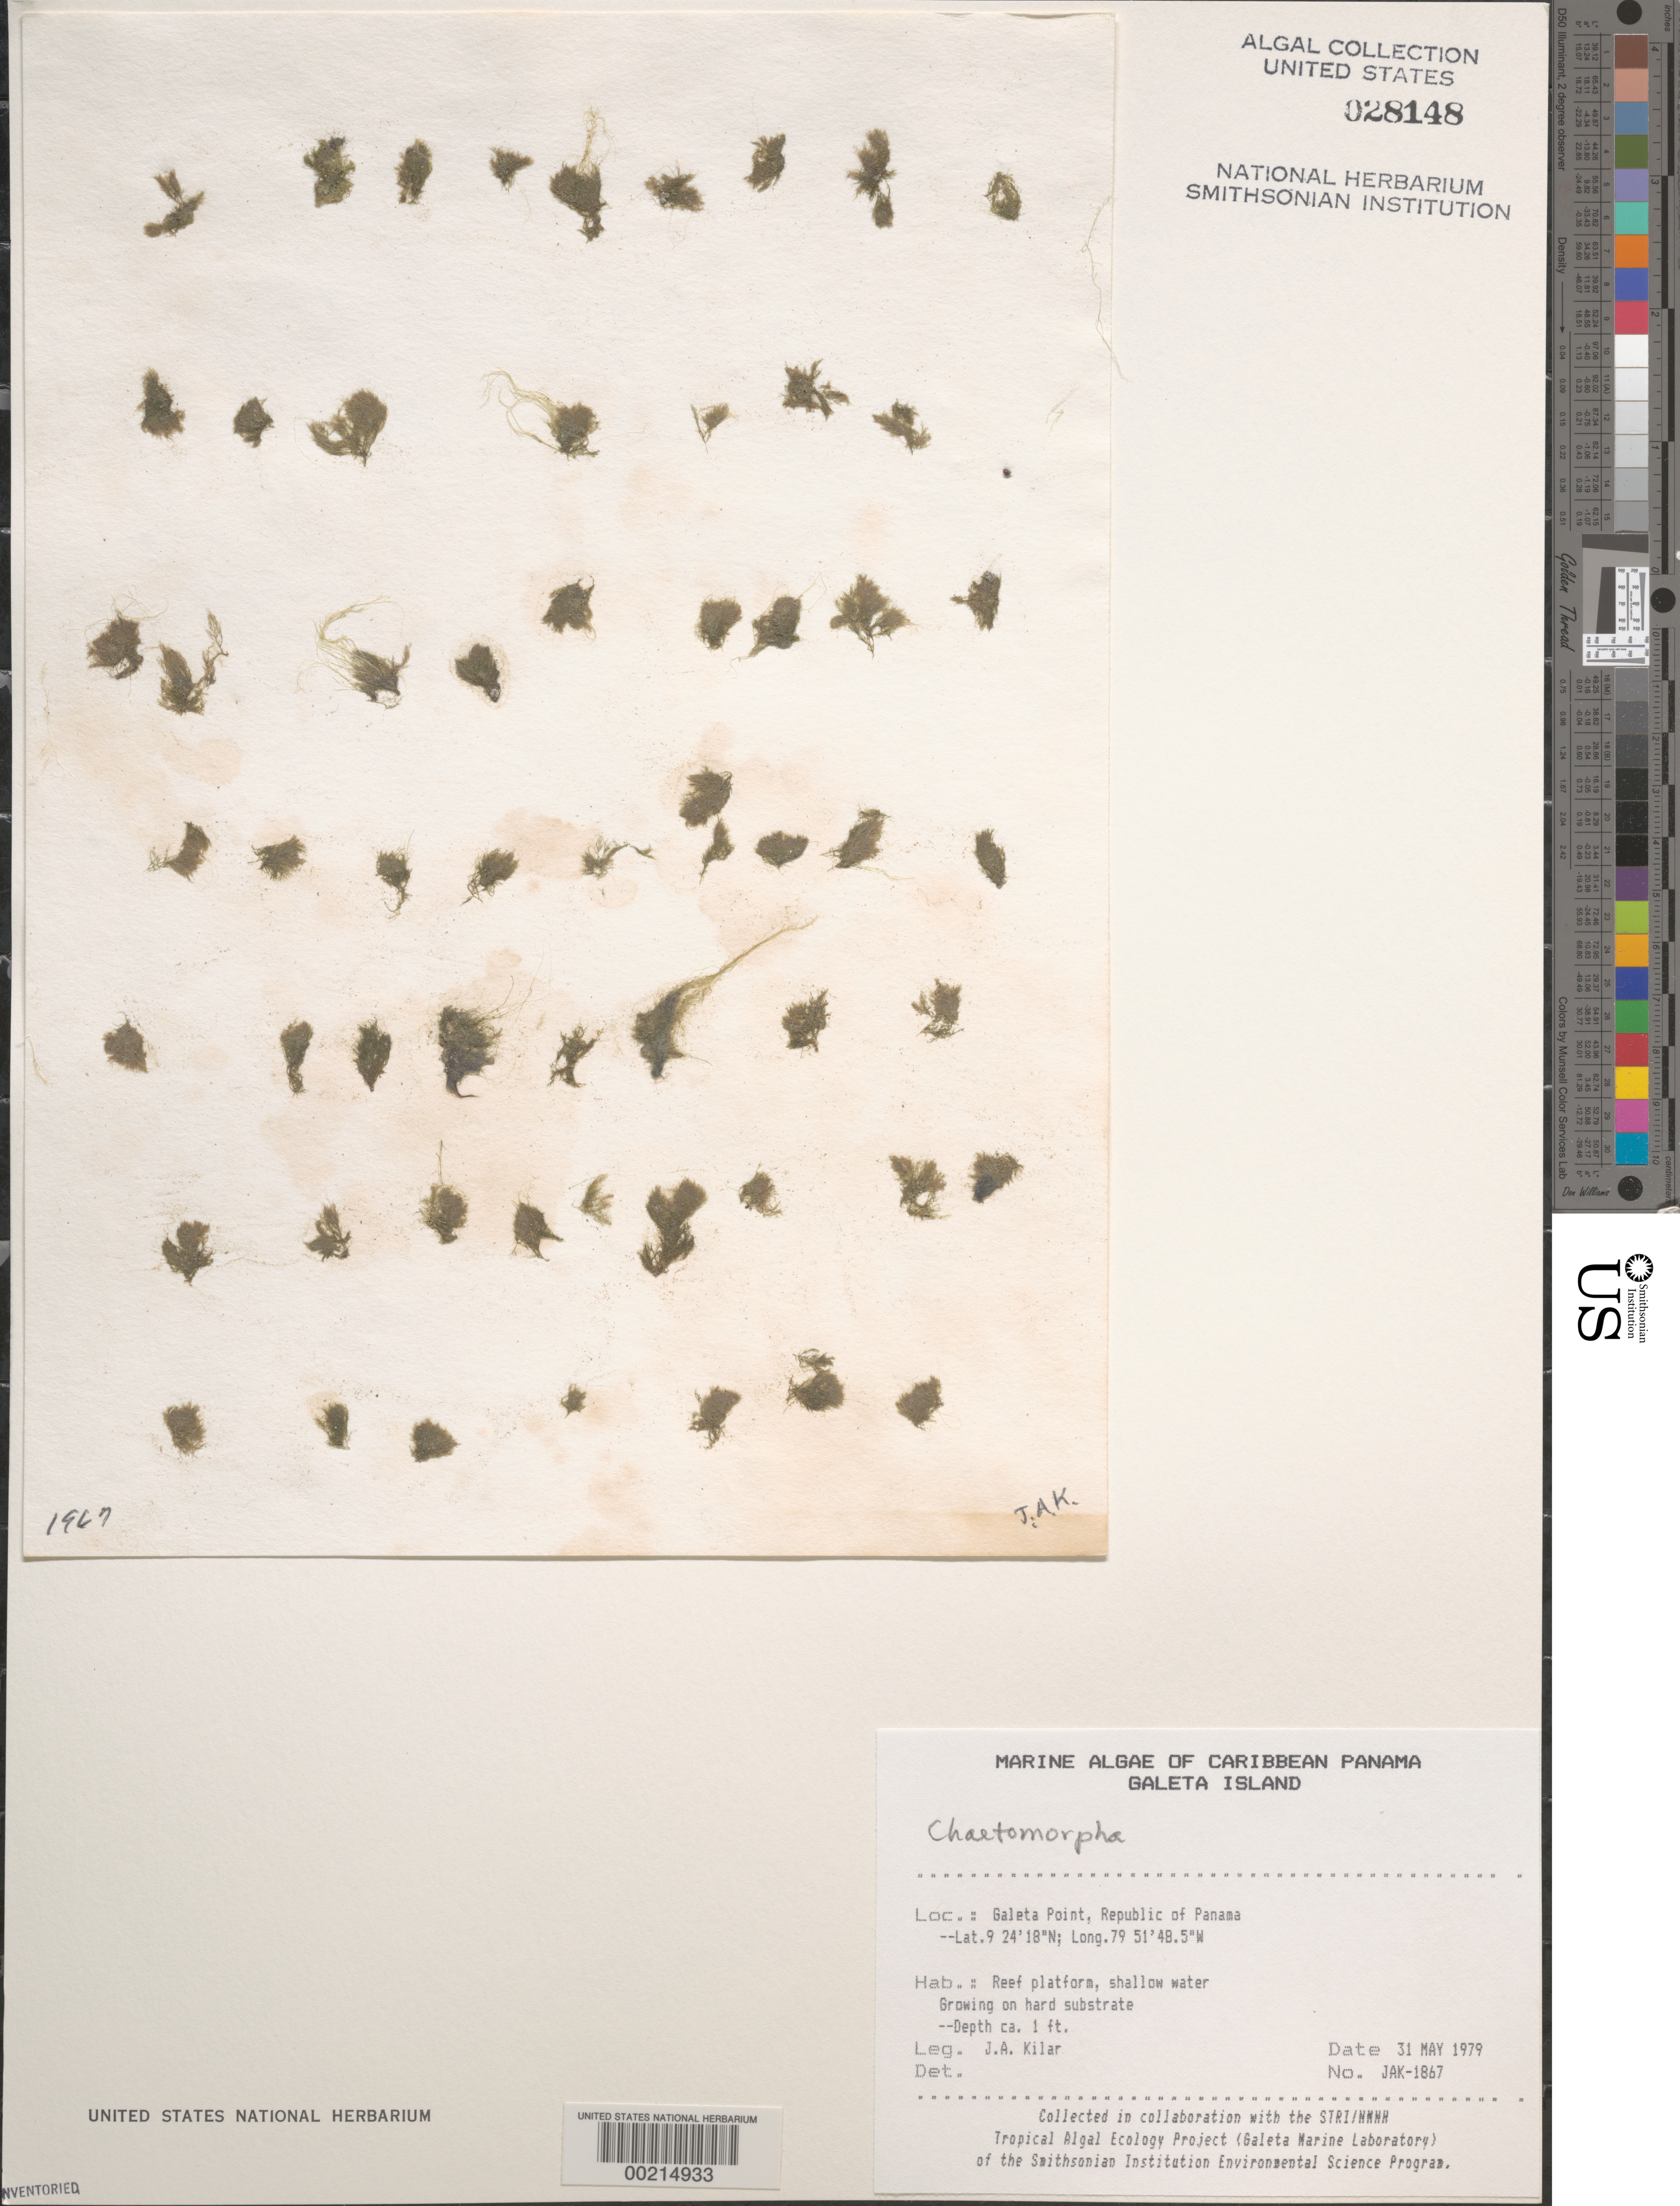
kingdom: Plantae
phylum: Chlorophyta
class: Ulvophyceae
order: Cladophorales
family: Cladophoraceae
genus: Chaetomorpha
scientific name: Chaetomorpha sp.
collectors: J. A. Kilar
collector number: JAK-1867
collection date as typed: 31 May 1979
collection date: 1979-05-31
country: Panama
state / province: Colón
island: Galeta Island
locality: Galeta Point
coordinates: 9 24' 18" N, 79 51' 48.5" W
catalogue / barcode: US 28148